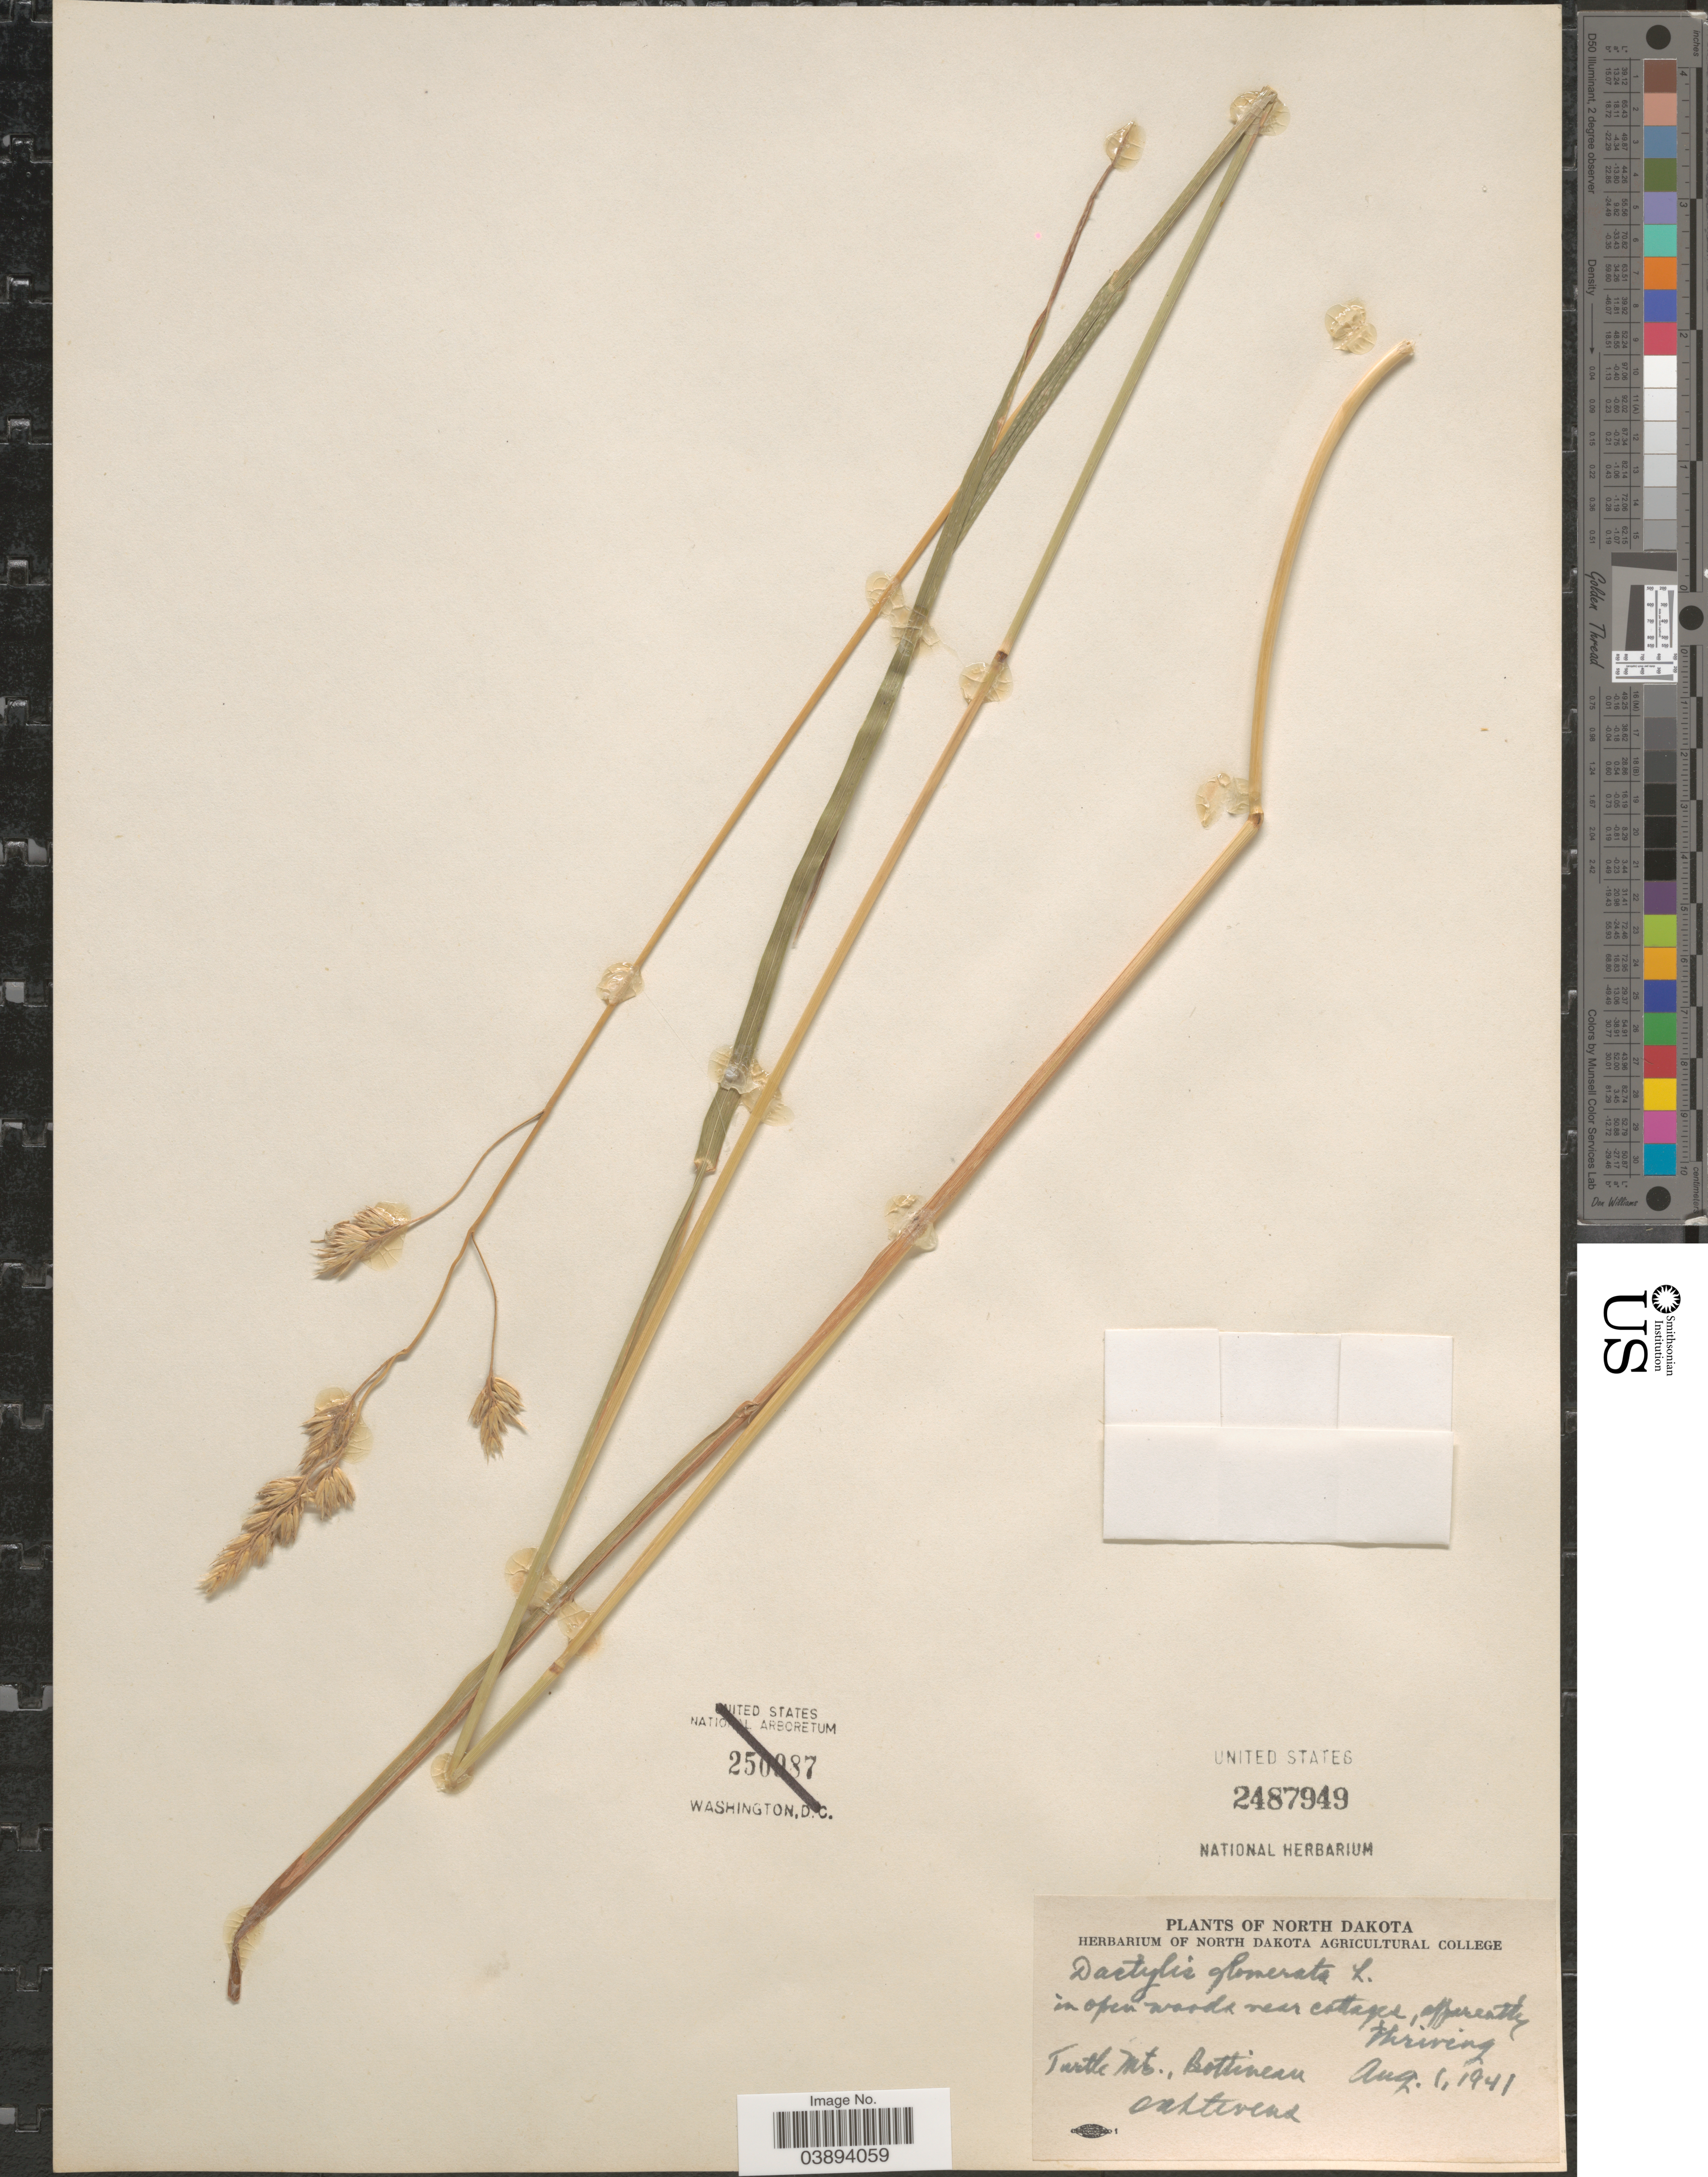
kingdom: Plantae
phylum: Tracheophyta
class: Liliopsida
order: Poales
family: Poaceae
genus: Dactylis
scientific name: Dactylis glomerata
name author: L.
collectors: O. A. Stevens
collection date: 1941-08-01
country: United States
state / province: North Dakota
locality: Turtle Mt., Bottineau.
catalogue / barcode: US 2487949